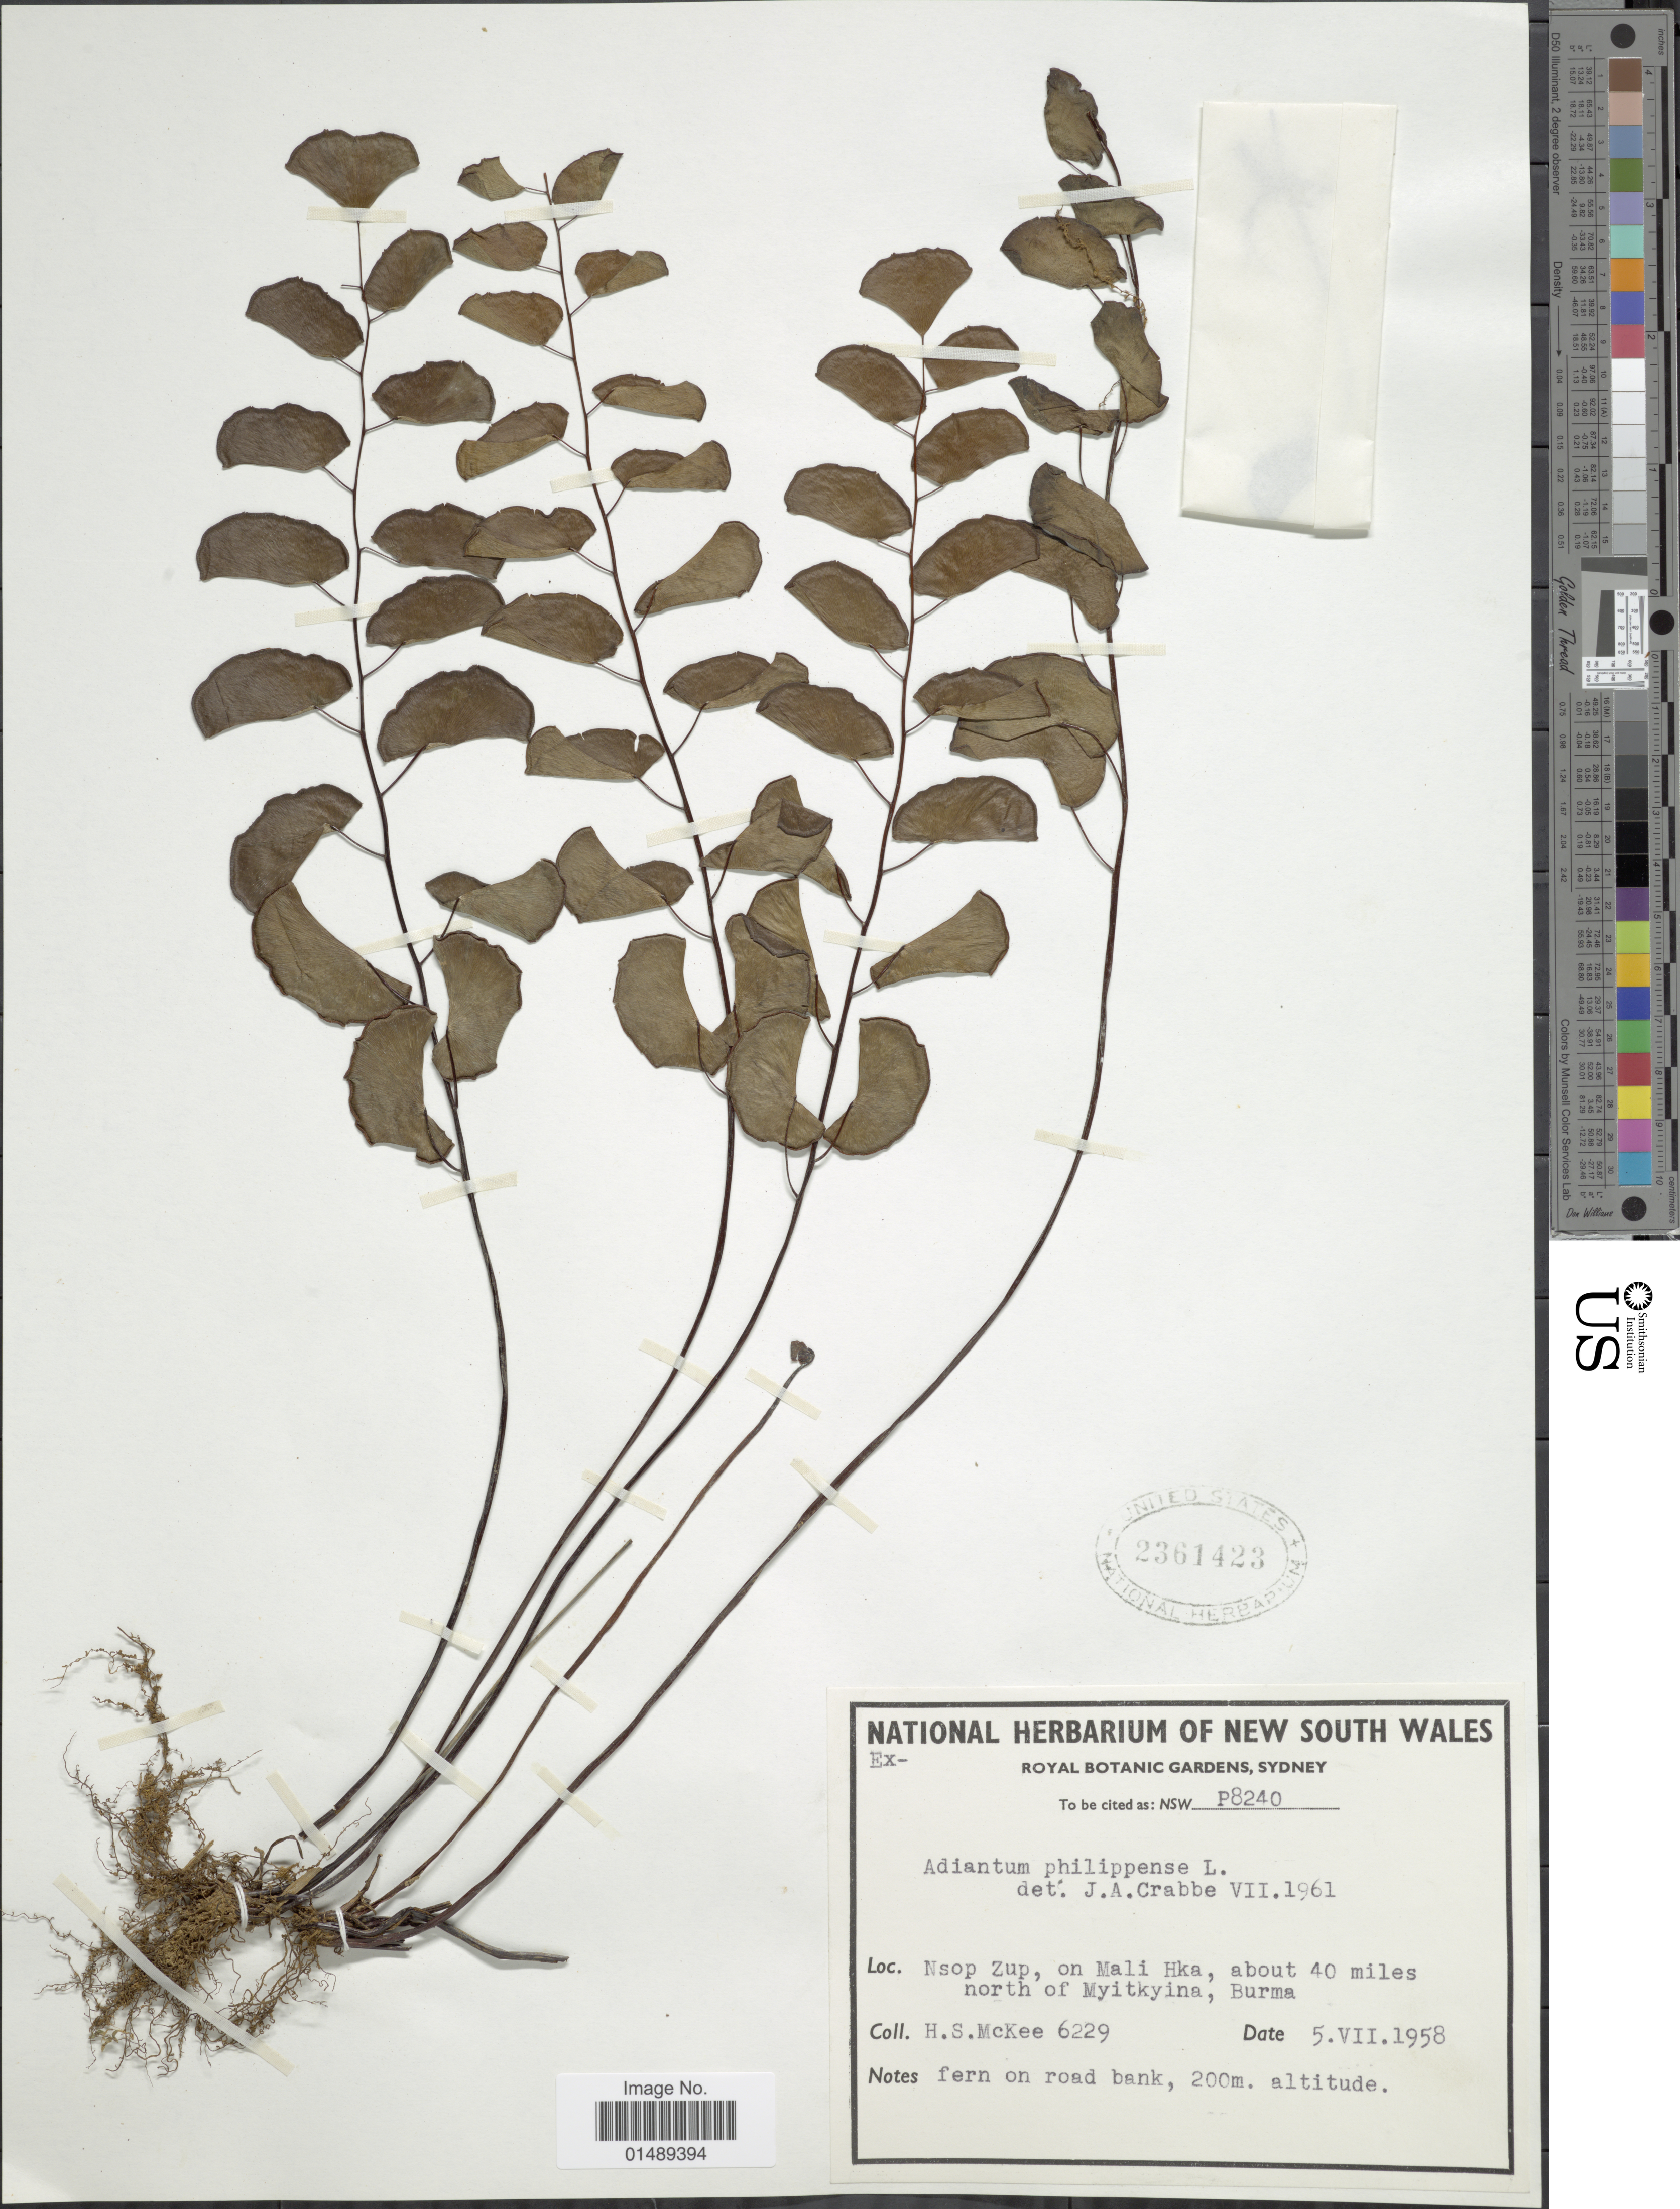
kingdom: Plantae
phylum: Tracheophyta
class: Polypodiopsida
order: Polypodiales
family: Pteridaceae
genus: Adiantum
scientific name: Adiantum philippense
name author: L.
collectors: H. S. McKee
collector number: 6229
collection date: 1958-07-05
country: Myanmar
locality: Nsop Zup, on Mali Hka, about 40 miles north of Myitkyina, Burma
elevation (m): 200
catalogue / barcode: US 2361423